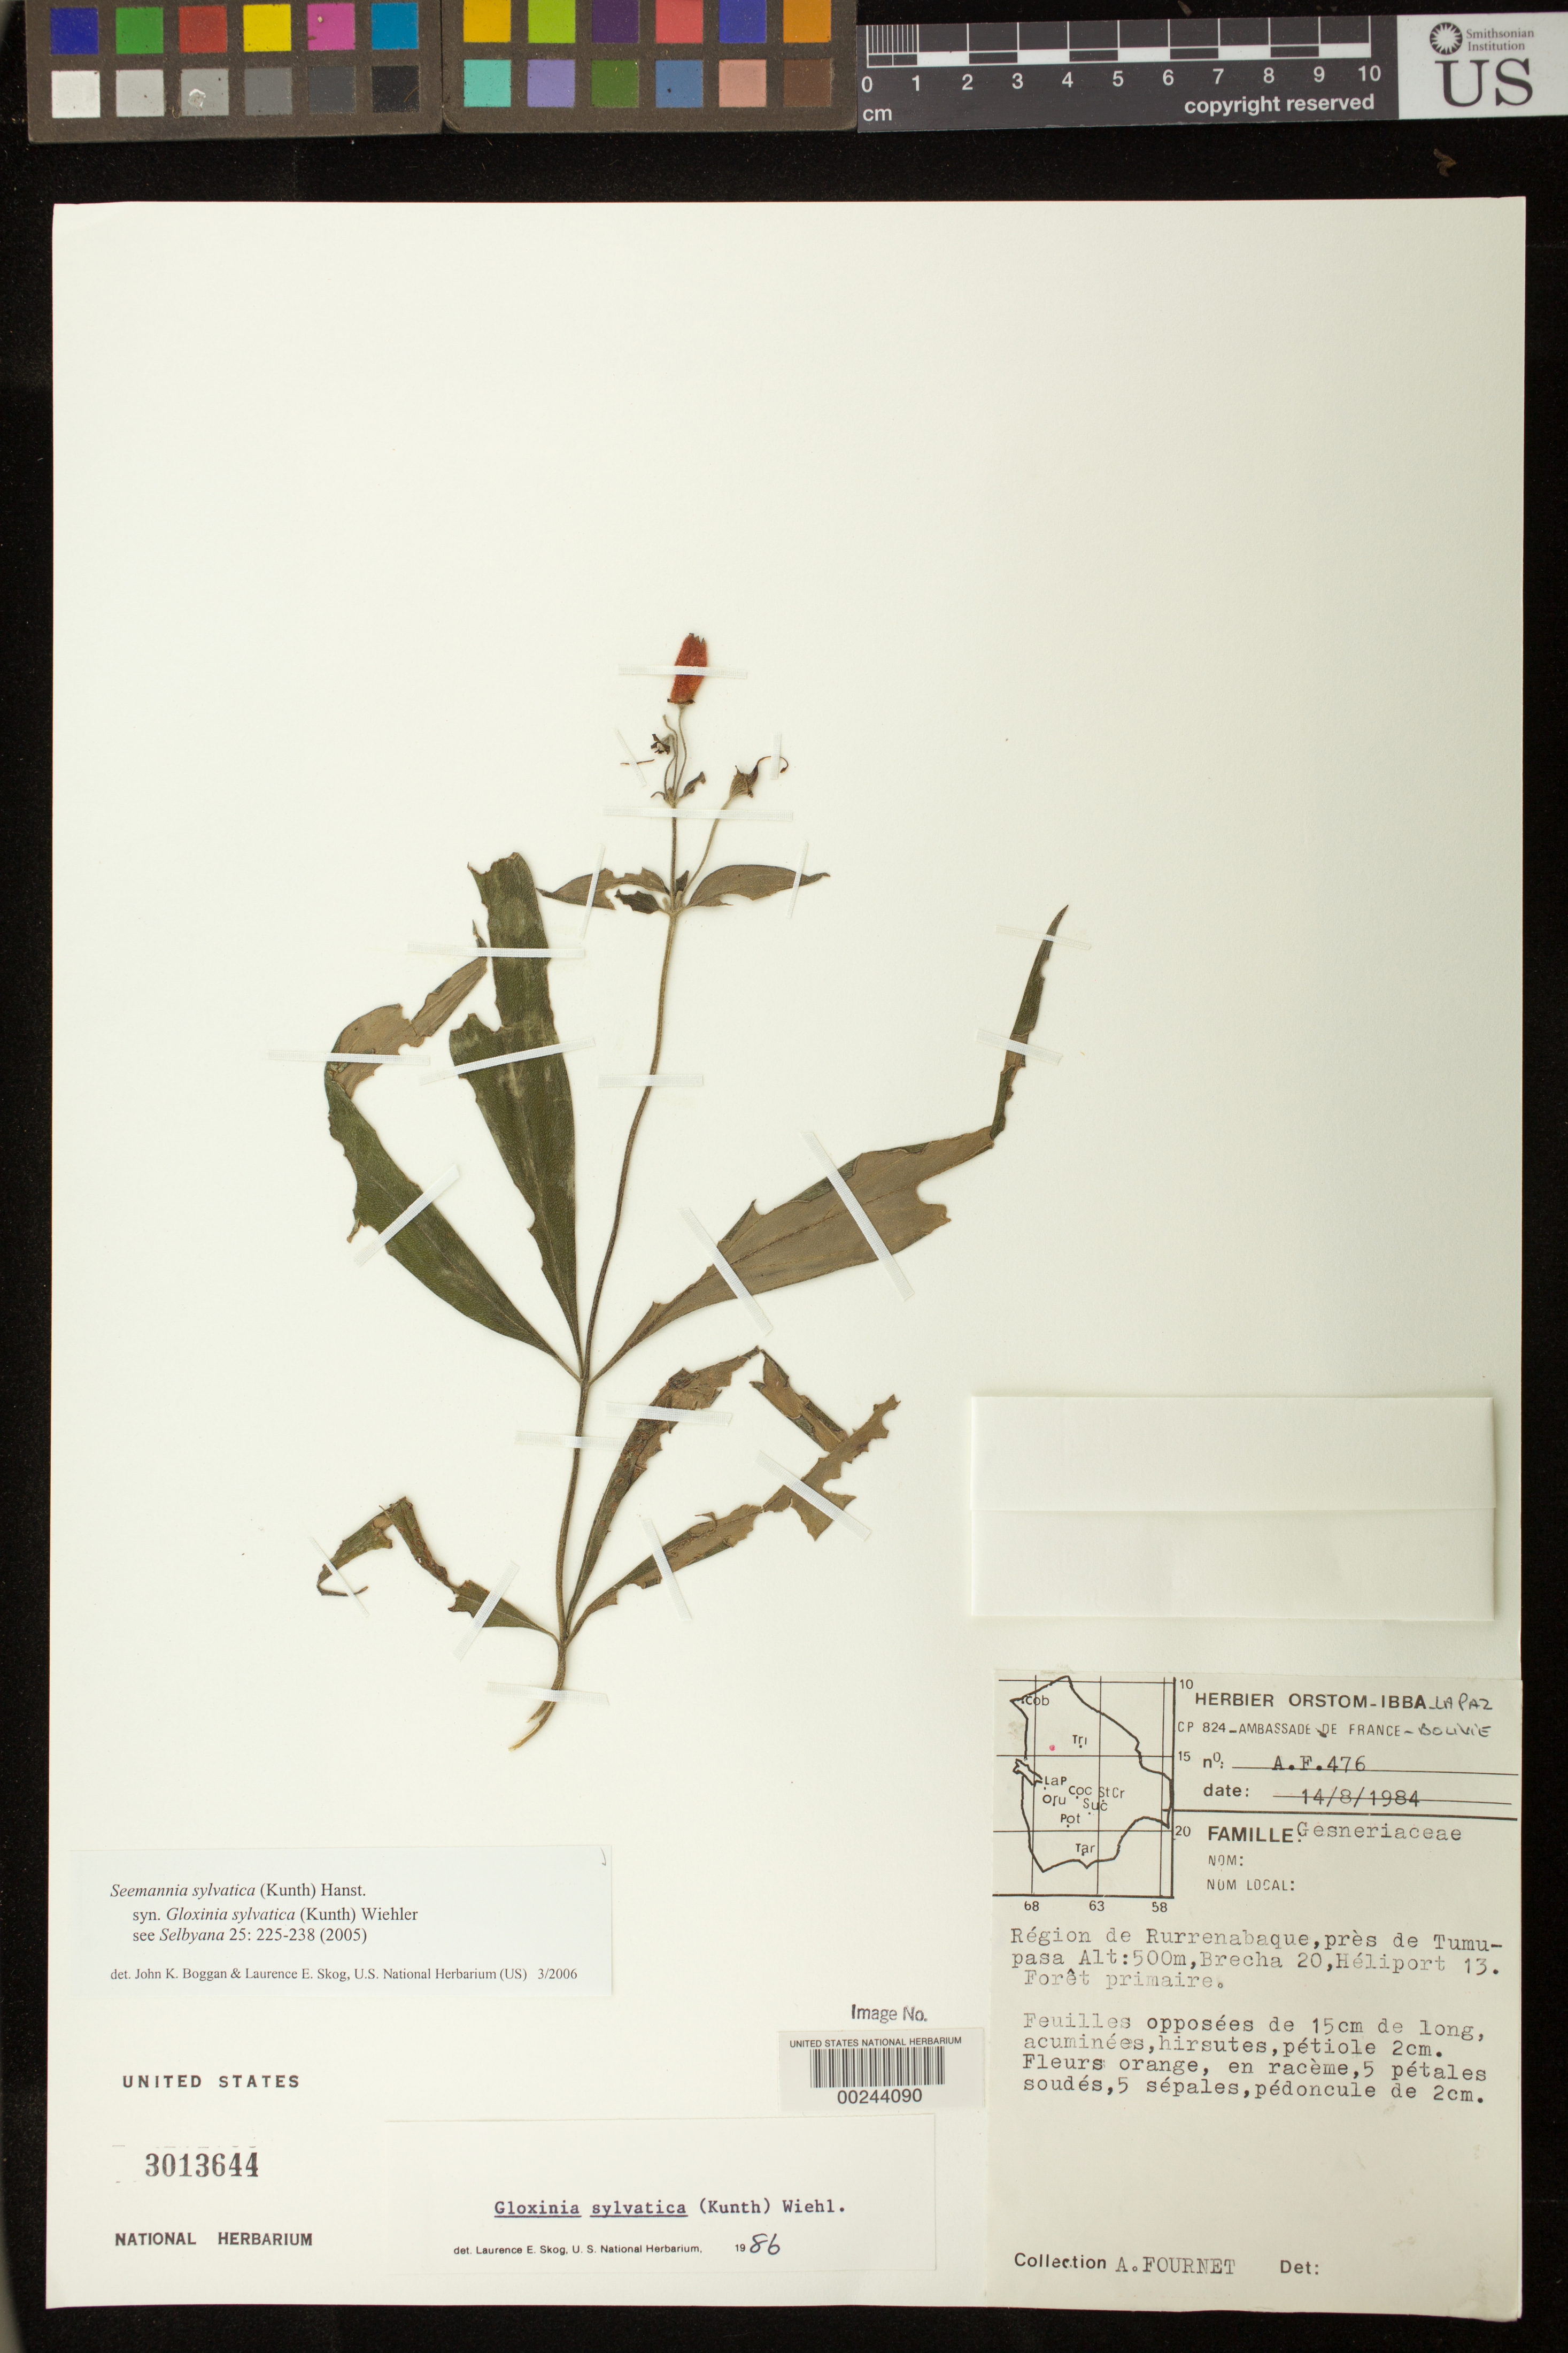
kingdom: Plantae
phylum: Tracheophyta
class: Magnoliopsida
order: Lamiales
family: Gesneriaceae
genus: Seemannia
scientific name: Seemannia sylvatica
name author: (Kunth) Hanst.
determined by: Boggan, J. K.; Skog, L. E.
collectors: A. Fournet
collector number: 476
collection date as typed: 14 Aug 1984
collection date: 1984-08-14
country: Bolivia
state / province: La Paz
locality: Region de Rurrenabaque, près de Tumupasa, Brecha 20, Heliport 13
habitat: Primary forest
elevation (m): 500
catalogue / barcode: US 3013644